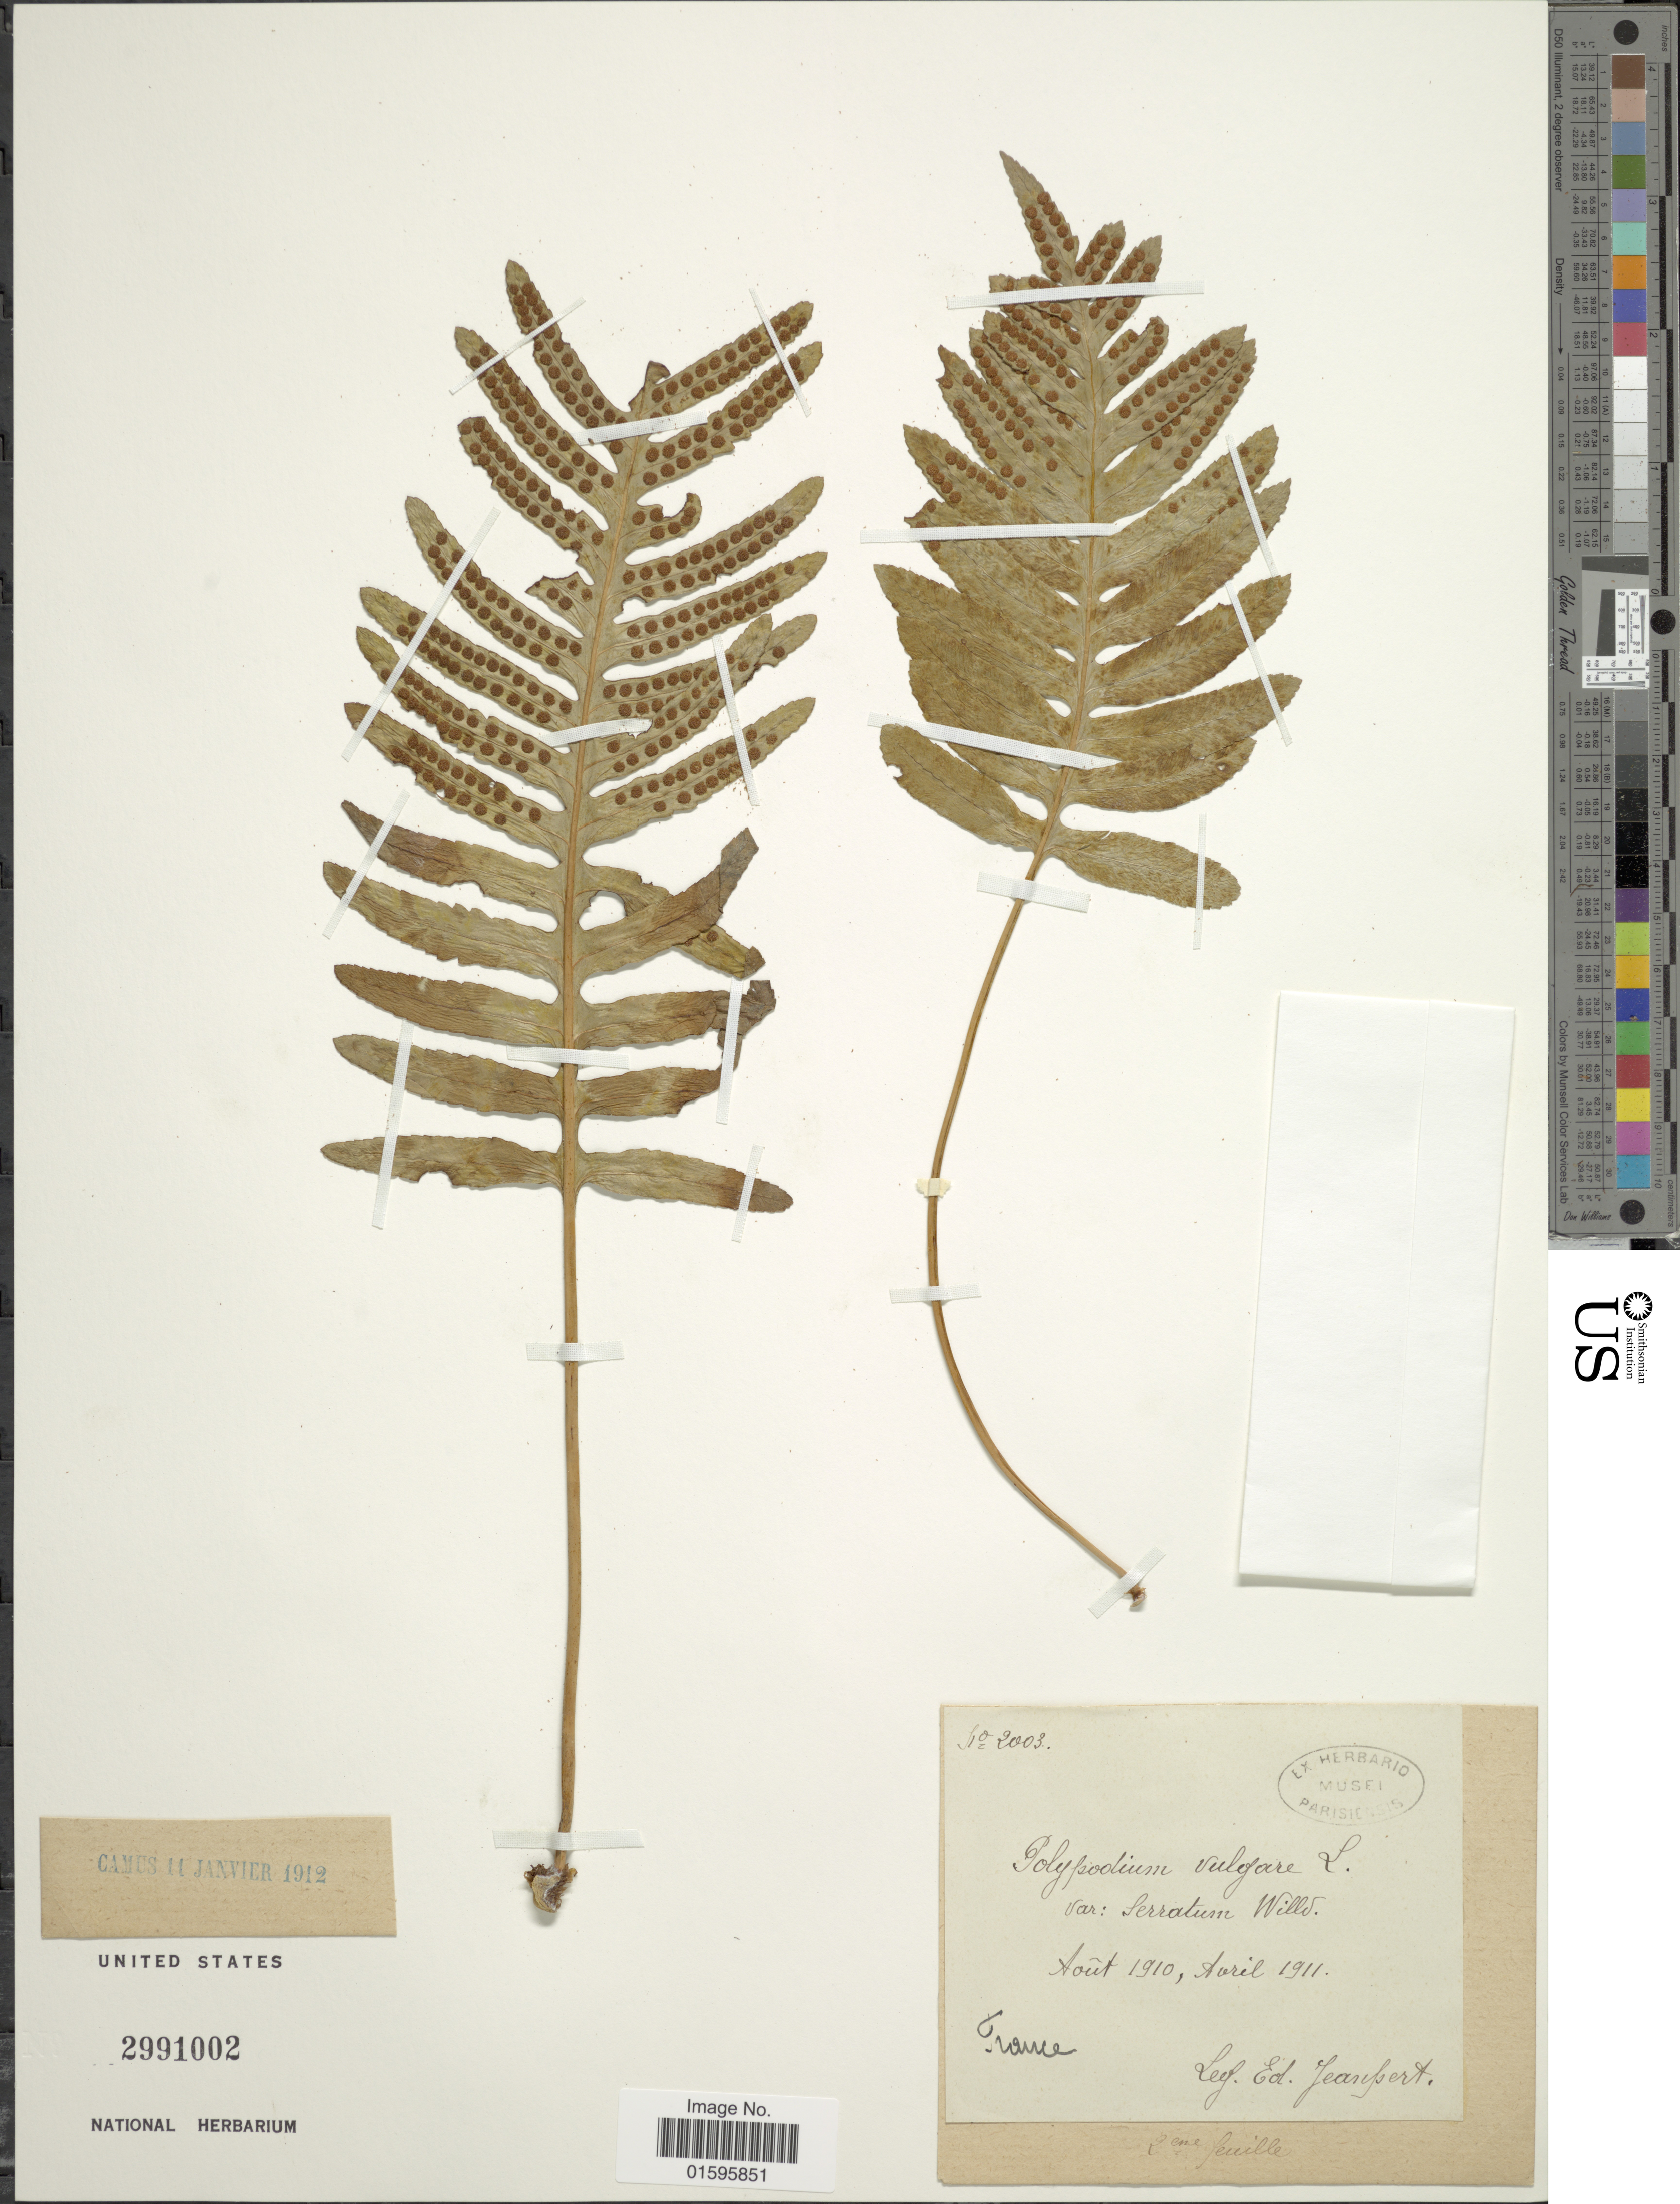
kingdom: Plantae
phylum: Tracheophyta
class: Polypodiopsida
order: Polypodiales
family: Polypodiaceae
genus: Polypodium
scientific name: Polypodium vulgare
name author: L.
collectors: E. Jeanpert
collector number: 2003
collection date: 1910-08/1911-04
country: France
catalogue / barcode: US 2991002